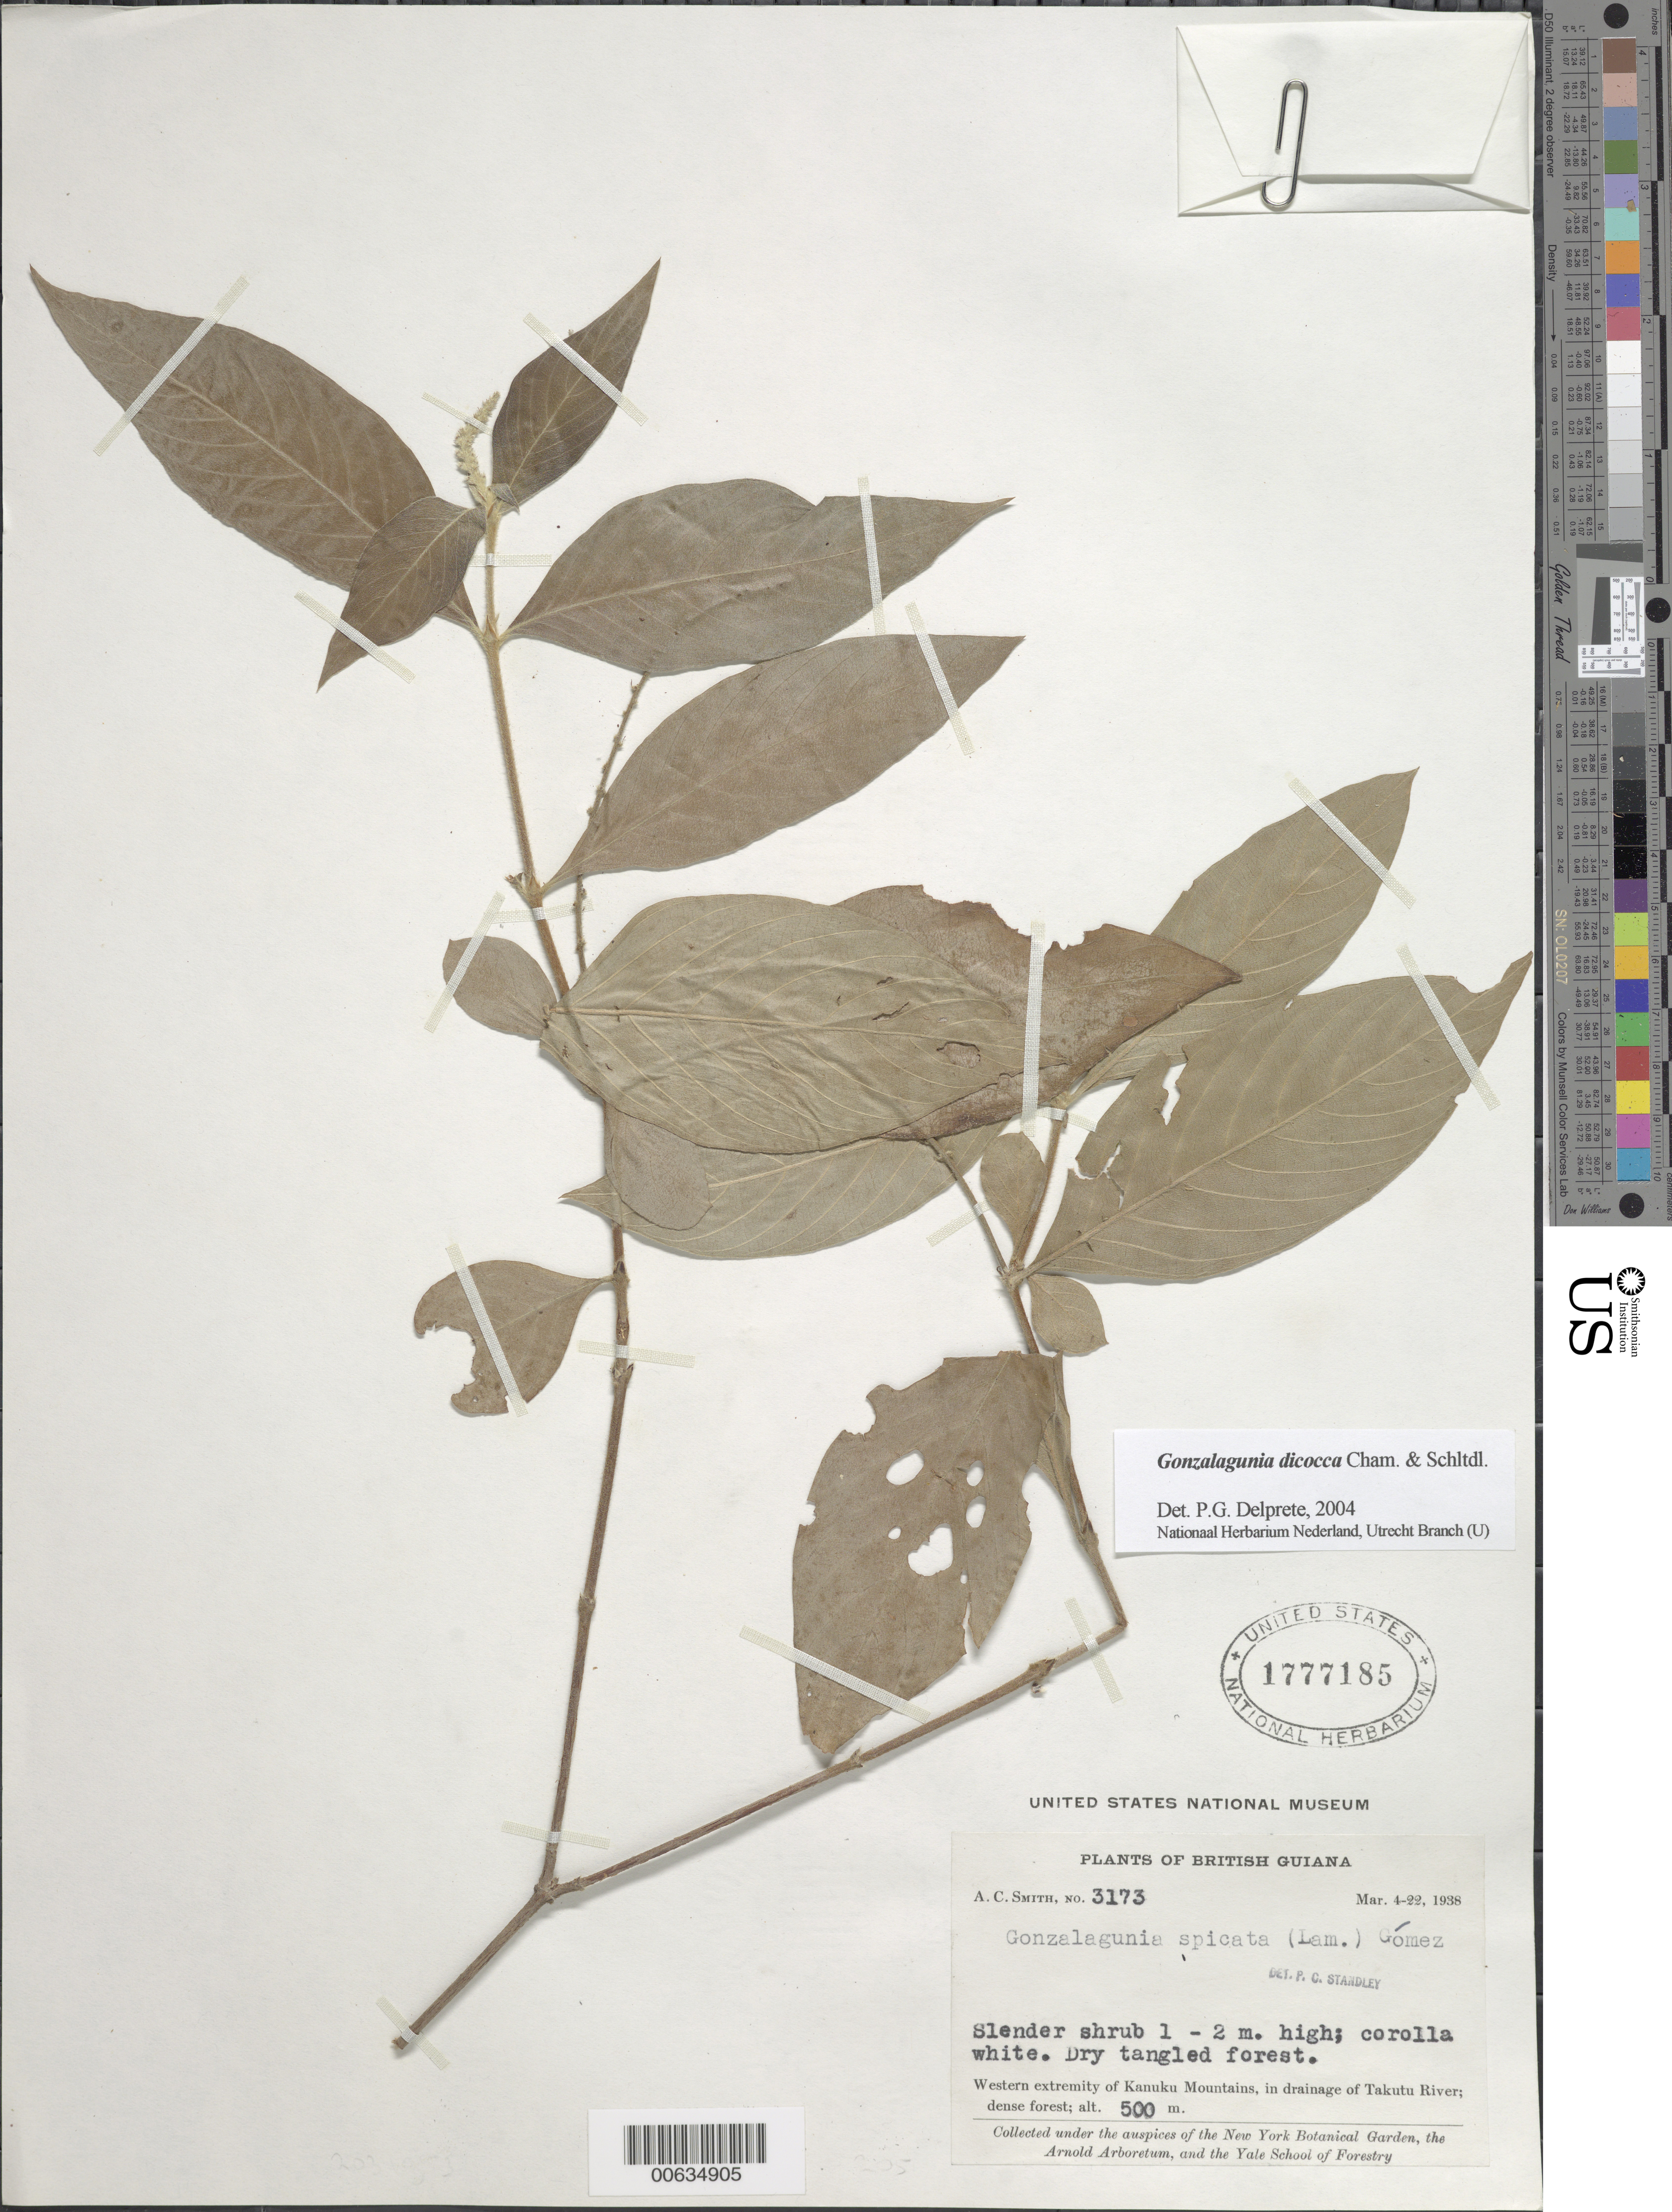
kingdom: Plantae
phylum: Tracheophyta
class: Magnoliopsida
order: Gentianales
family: Rubiaceae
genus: Gonzalagunia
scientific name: Gonzalagunia dicocca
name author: Cham. & Schltdl.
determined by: Delprete, P. G., Herb. de Guyane Cay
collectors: A. C. Smith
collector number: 3173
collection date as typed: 4-Mar-38 to 22-Mar-38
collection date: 1938-03-04/1938-03-22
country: Guyana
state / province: U. Takutu-U. Essequibo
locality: Kanuku Mts., drainage of Takutu R., western extremity of Kanuku Mountains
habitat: Dry tangled forest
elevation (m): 500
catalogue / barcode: US 1777185